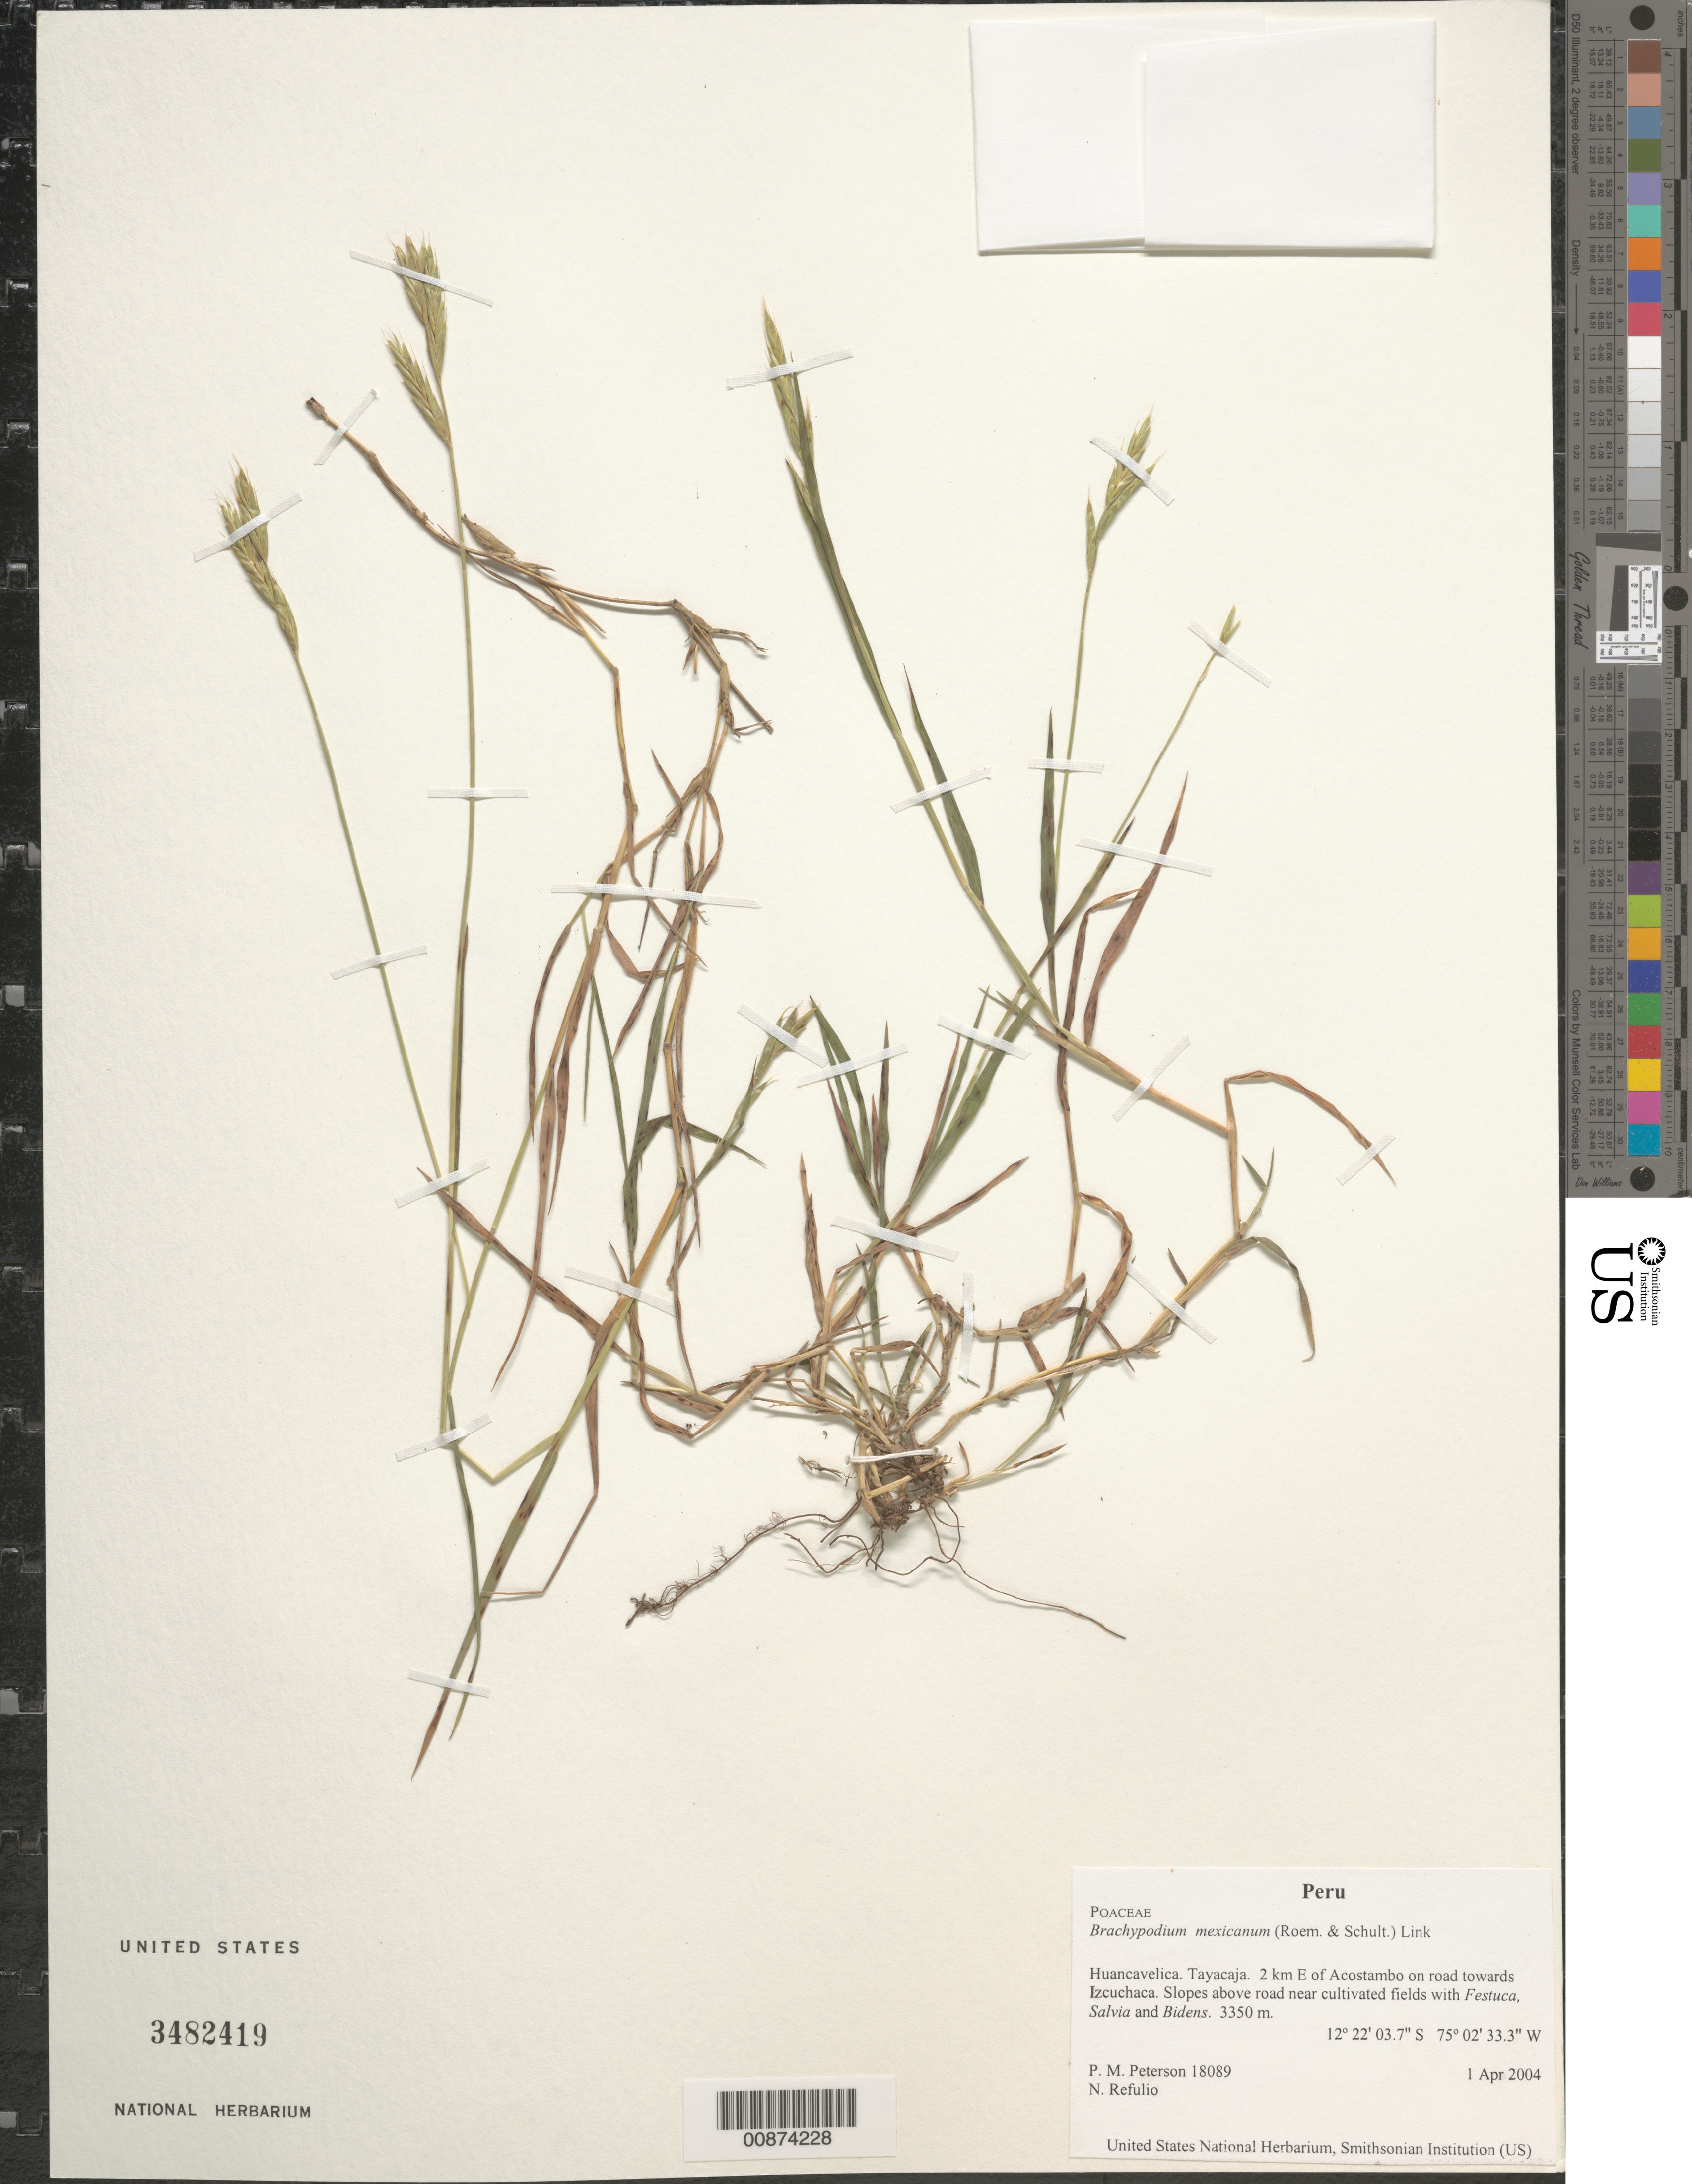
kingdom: Plantae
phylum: Tracheophyta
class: Liliopsida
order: Poales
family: Poaceae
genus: Brachypodium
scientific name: Brachypodium mexicanum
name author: (Roem. & Schult.) Link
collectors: P. M. Peterson & N. Refulio-Rodríguez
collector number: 18089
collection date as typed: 01 Apr 2004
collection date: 2004-04-01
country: Peru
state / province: Huancavelica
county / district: Tayacaja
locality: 2 km E of Acostambo on road towards Izcuchaca. Slopes above road near cultivated fields with Festuca, Salvia and Bidens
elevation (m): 3350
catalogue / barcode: US 3482419